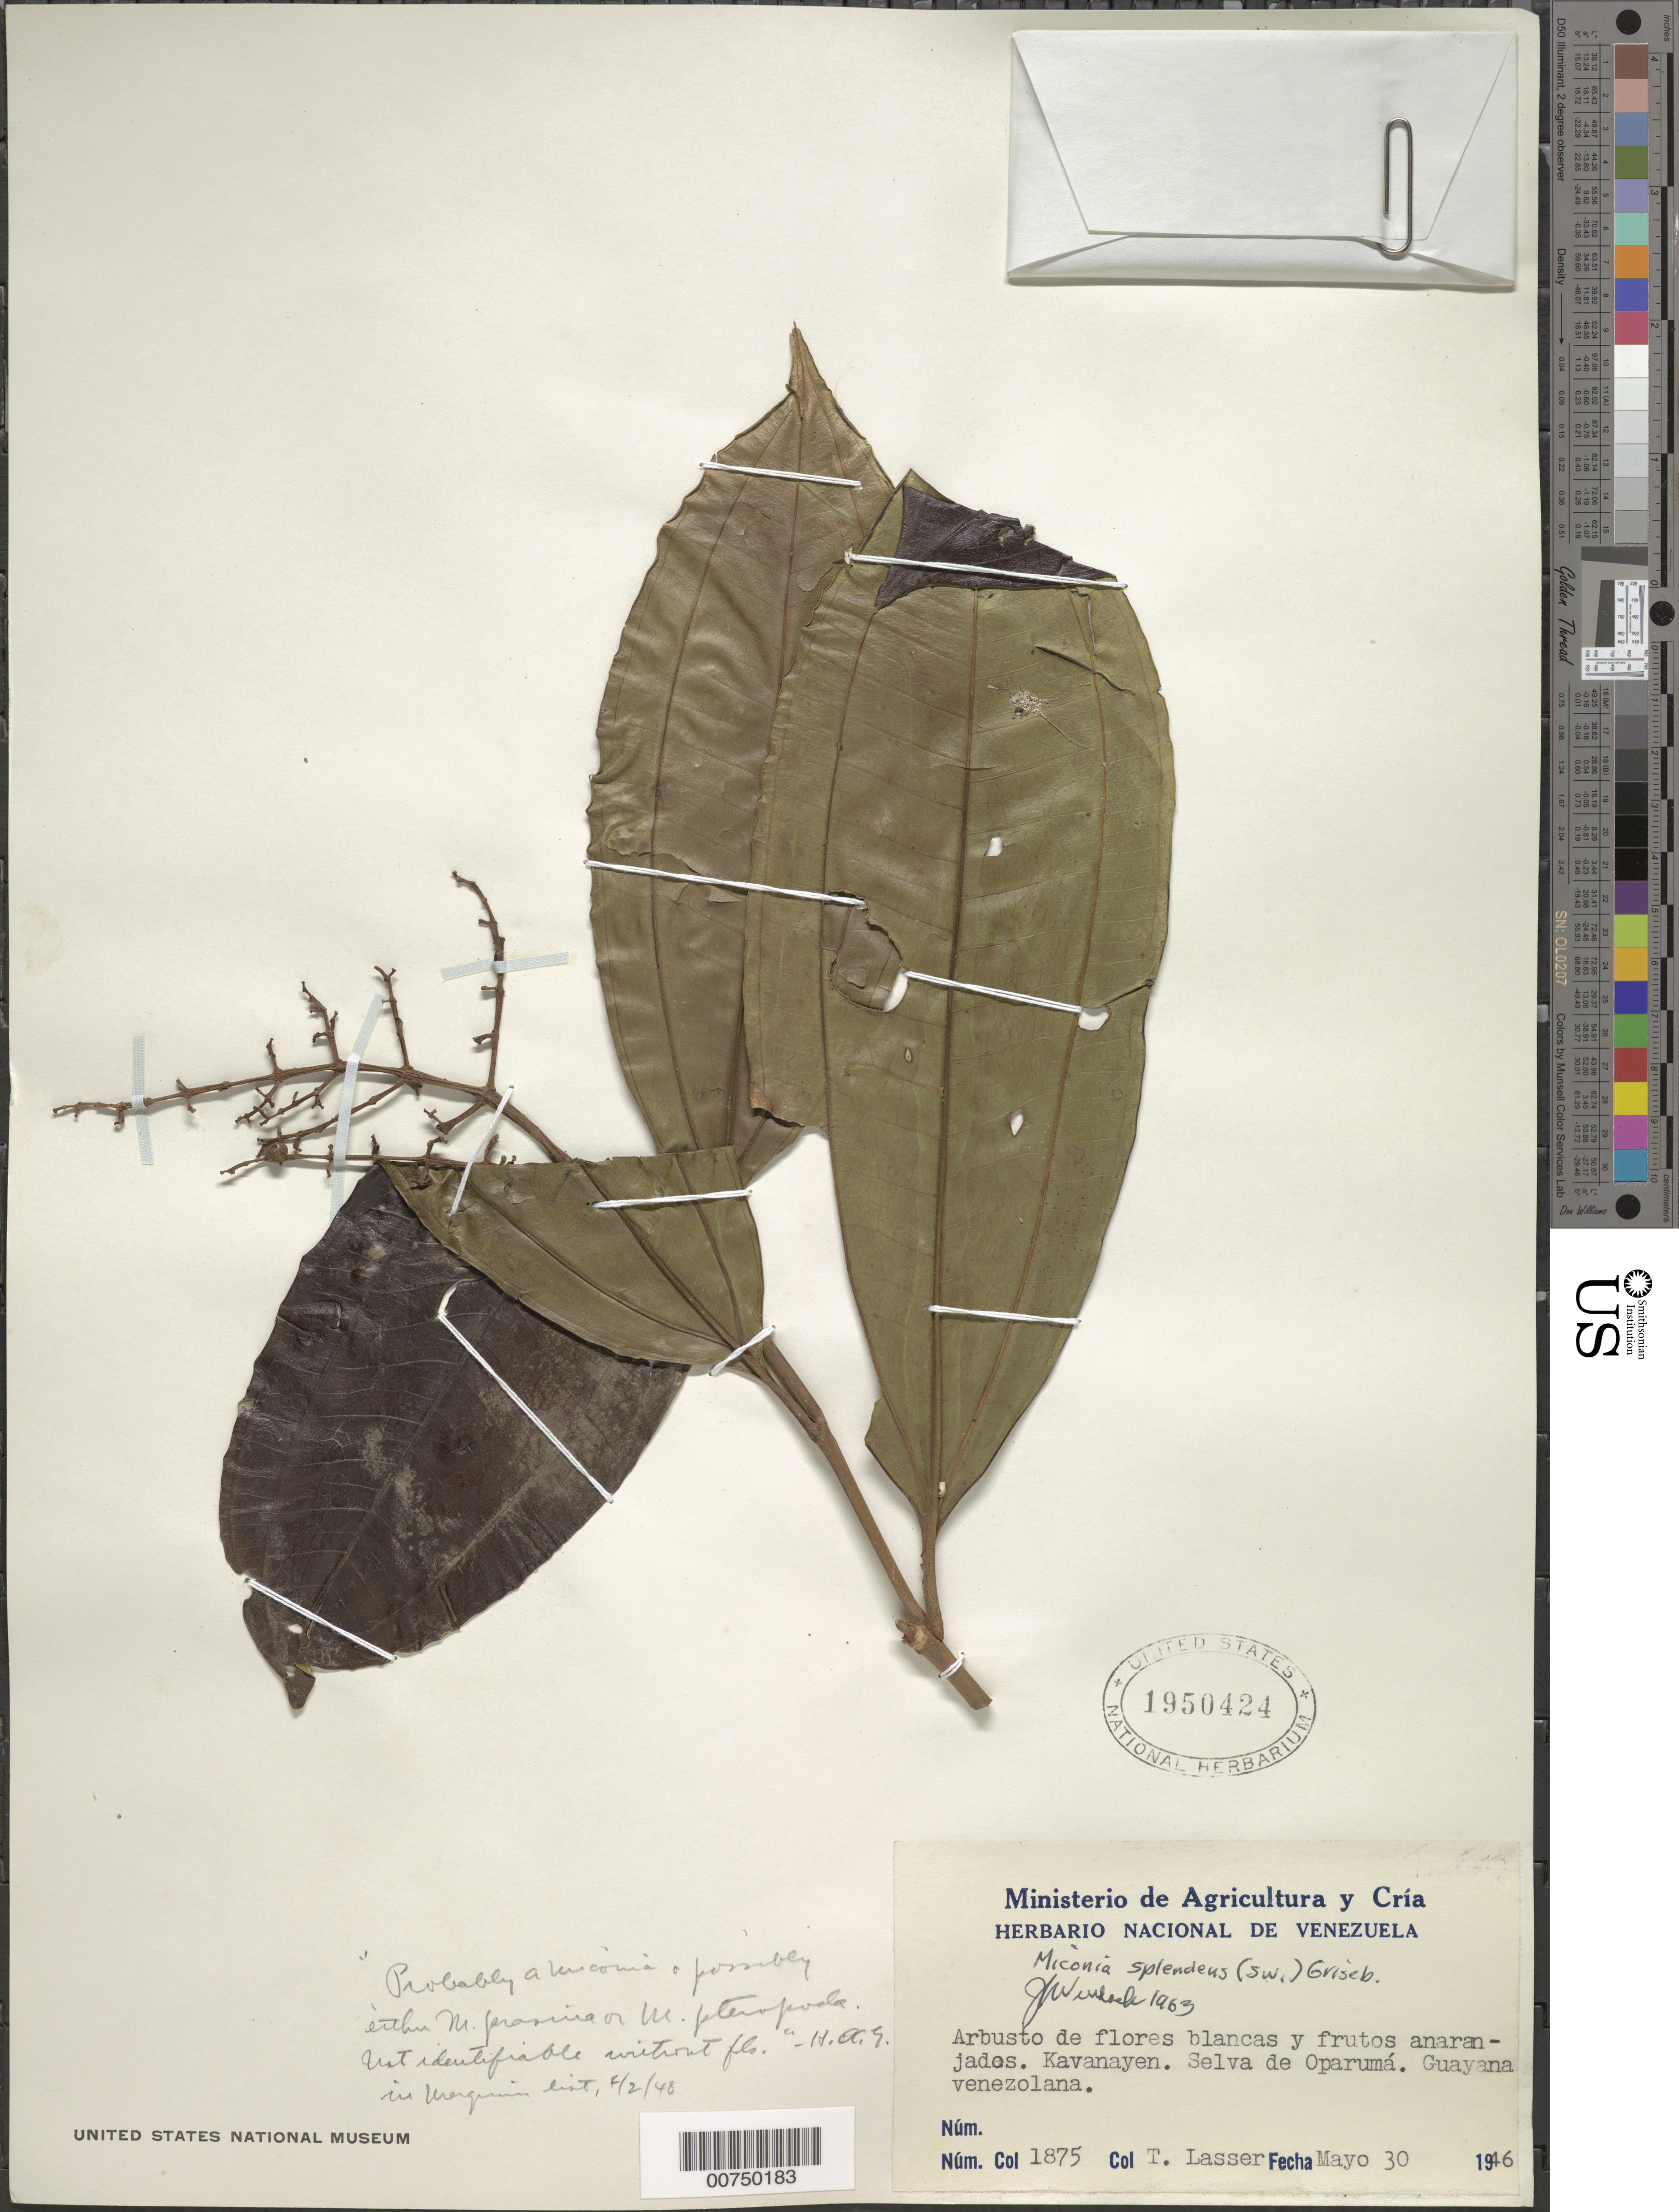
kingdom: Plantae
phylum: Tracheophyta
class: Magnoliopsida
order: Myrtales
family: Melastomataceae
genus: Miconia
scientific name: Miconia splendens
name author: (Sw.) Griseb.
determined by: Wurdack, John J., (US), US (UNITED STATES)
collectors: T. Lasser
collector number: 1875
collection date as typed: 30-May-46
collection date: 1946-05-30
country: Venezuela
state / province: Bolívar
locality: Kavanayén, Selva de Oparumá, Guayana Venezolana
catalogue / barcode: US 1950424